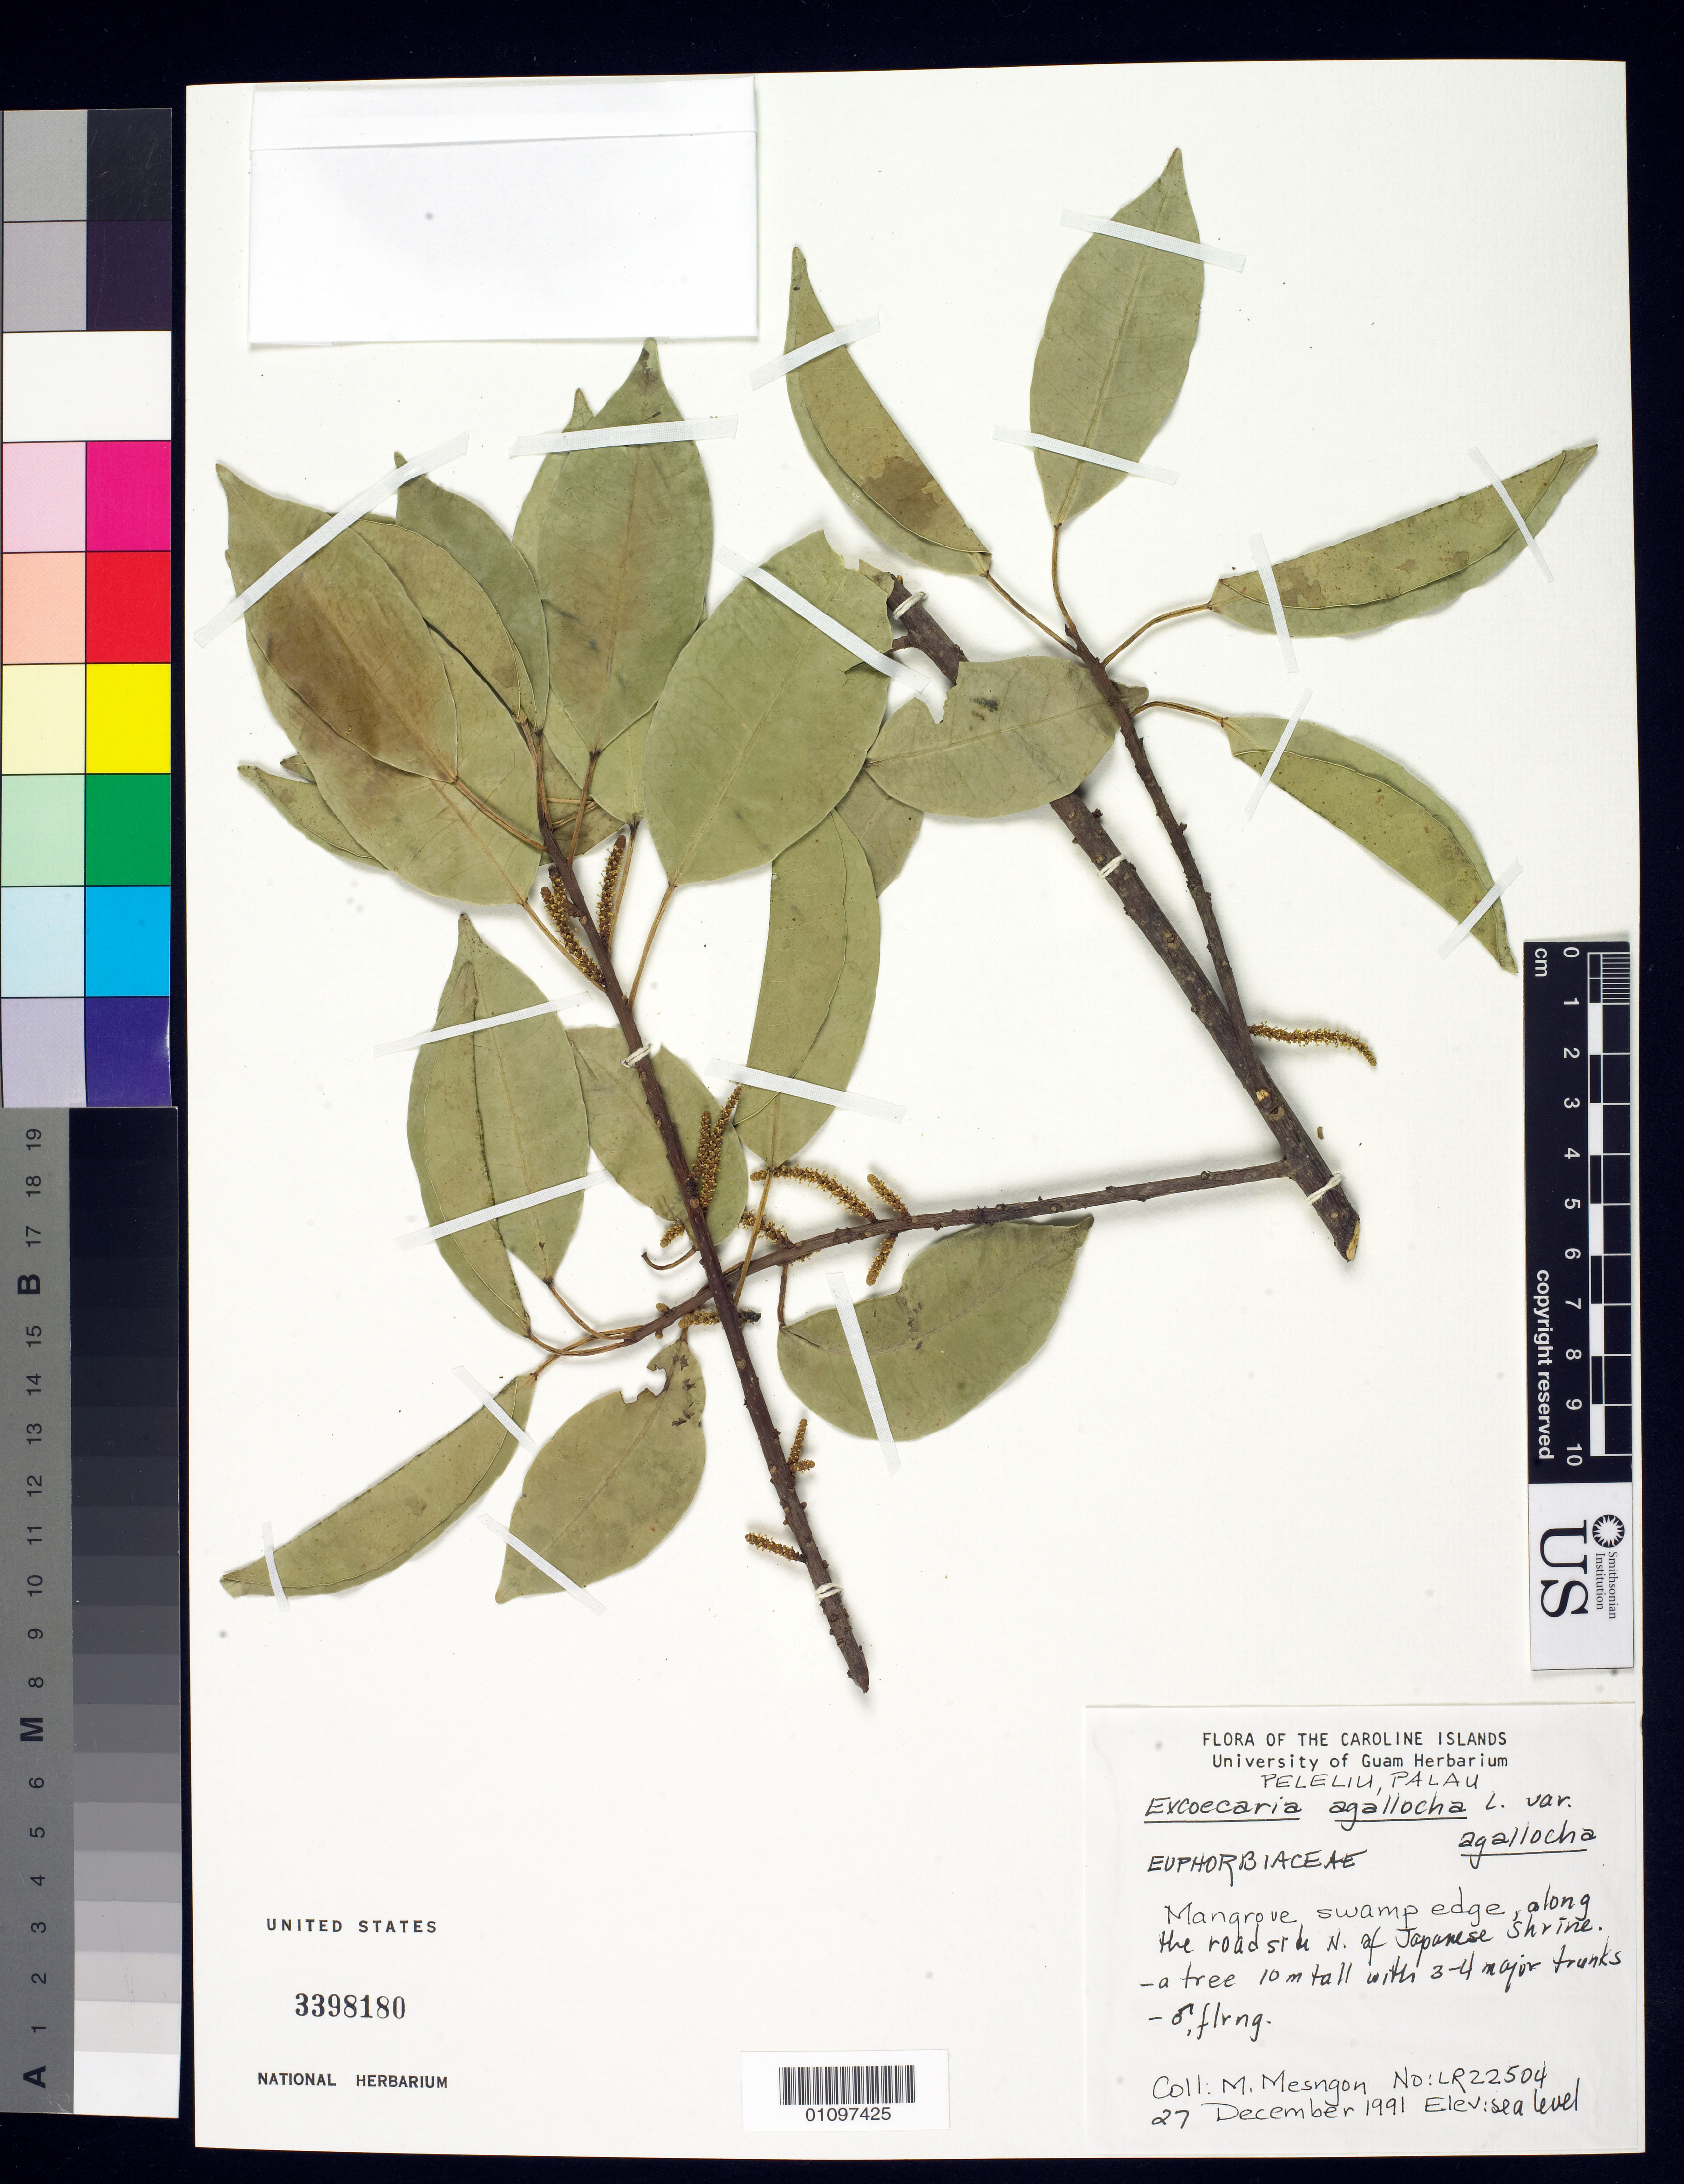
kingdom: Plantae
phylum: Tracheophyta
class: Magnoliopsida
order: Malpighiales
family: Euphorbiaceae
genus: Excoecaria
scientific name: Excoecaria agallocha var. agallocha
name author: L.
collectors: M. Mesngon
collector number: LR22504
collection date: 1991-12-27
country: Palau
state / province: Peleliu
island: Beliliou [Peleliu]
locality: Along the roadside N. of Japanese shrine.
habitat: Magrove swamp edge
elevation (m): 0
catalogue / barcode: US 3398180